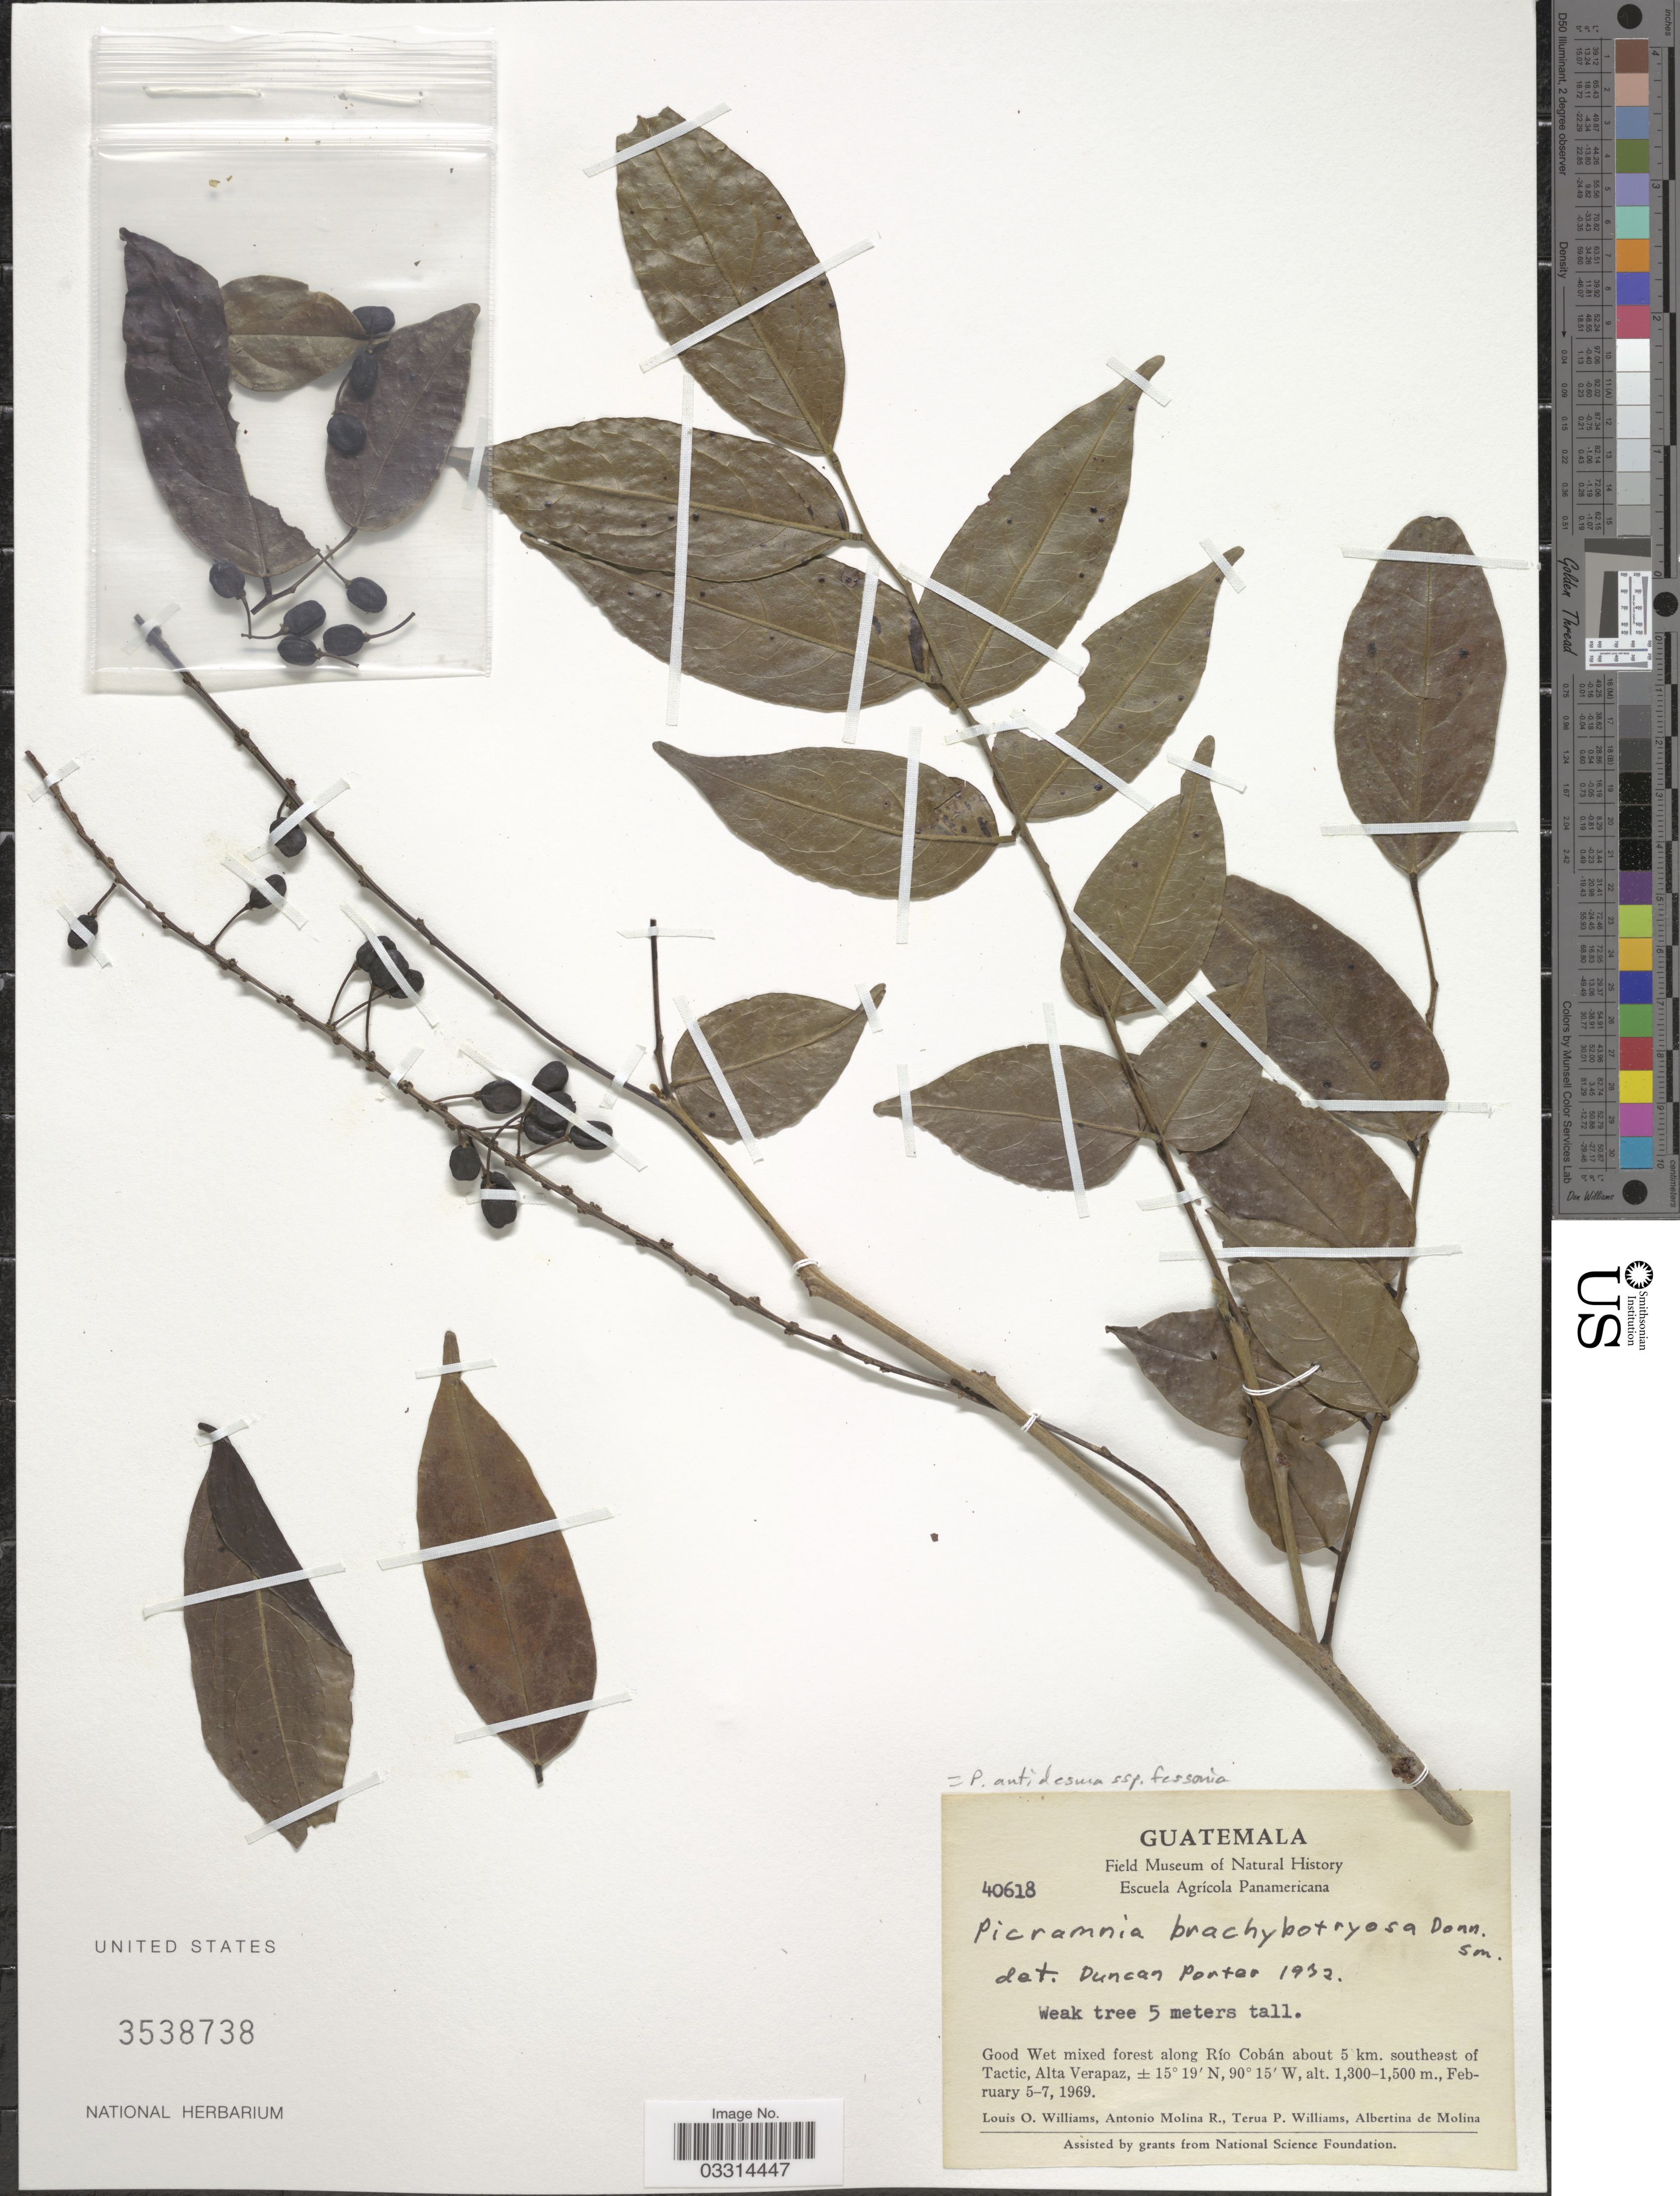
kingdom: Plantae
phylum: Tracheophyta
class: Magnoliopsida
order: Picramniales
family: Picramniaceae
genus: Picramnia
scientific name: Picramnia antidesma subsp. fessonia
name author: (DC.) W.W. Thomas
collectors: L. O. Williams, A. Molina R., T. Williams & A. R. Molina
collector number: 40618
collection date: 1969-02-05/1969-02-07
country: Guatemala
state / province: Alta Verapaz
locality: Good Wet mixed forest along Río Cobán about 5 km. southeast of Tactic.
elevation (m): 1300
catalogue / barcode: US 3538738